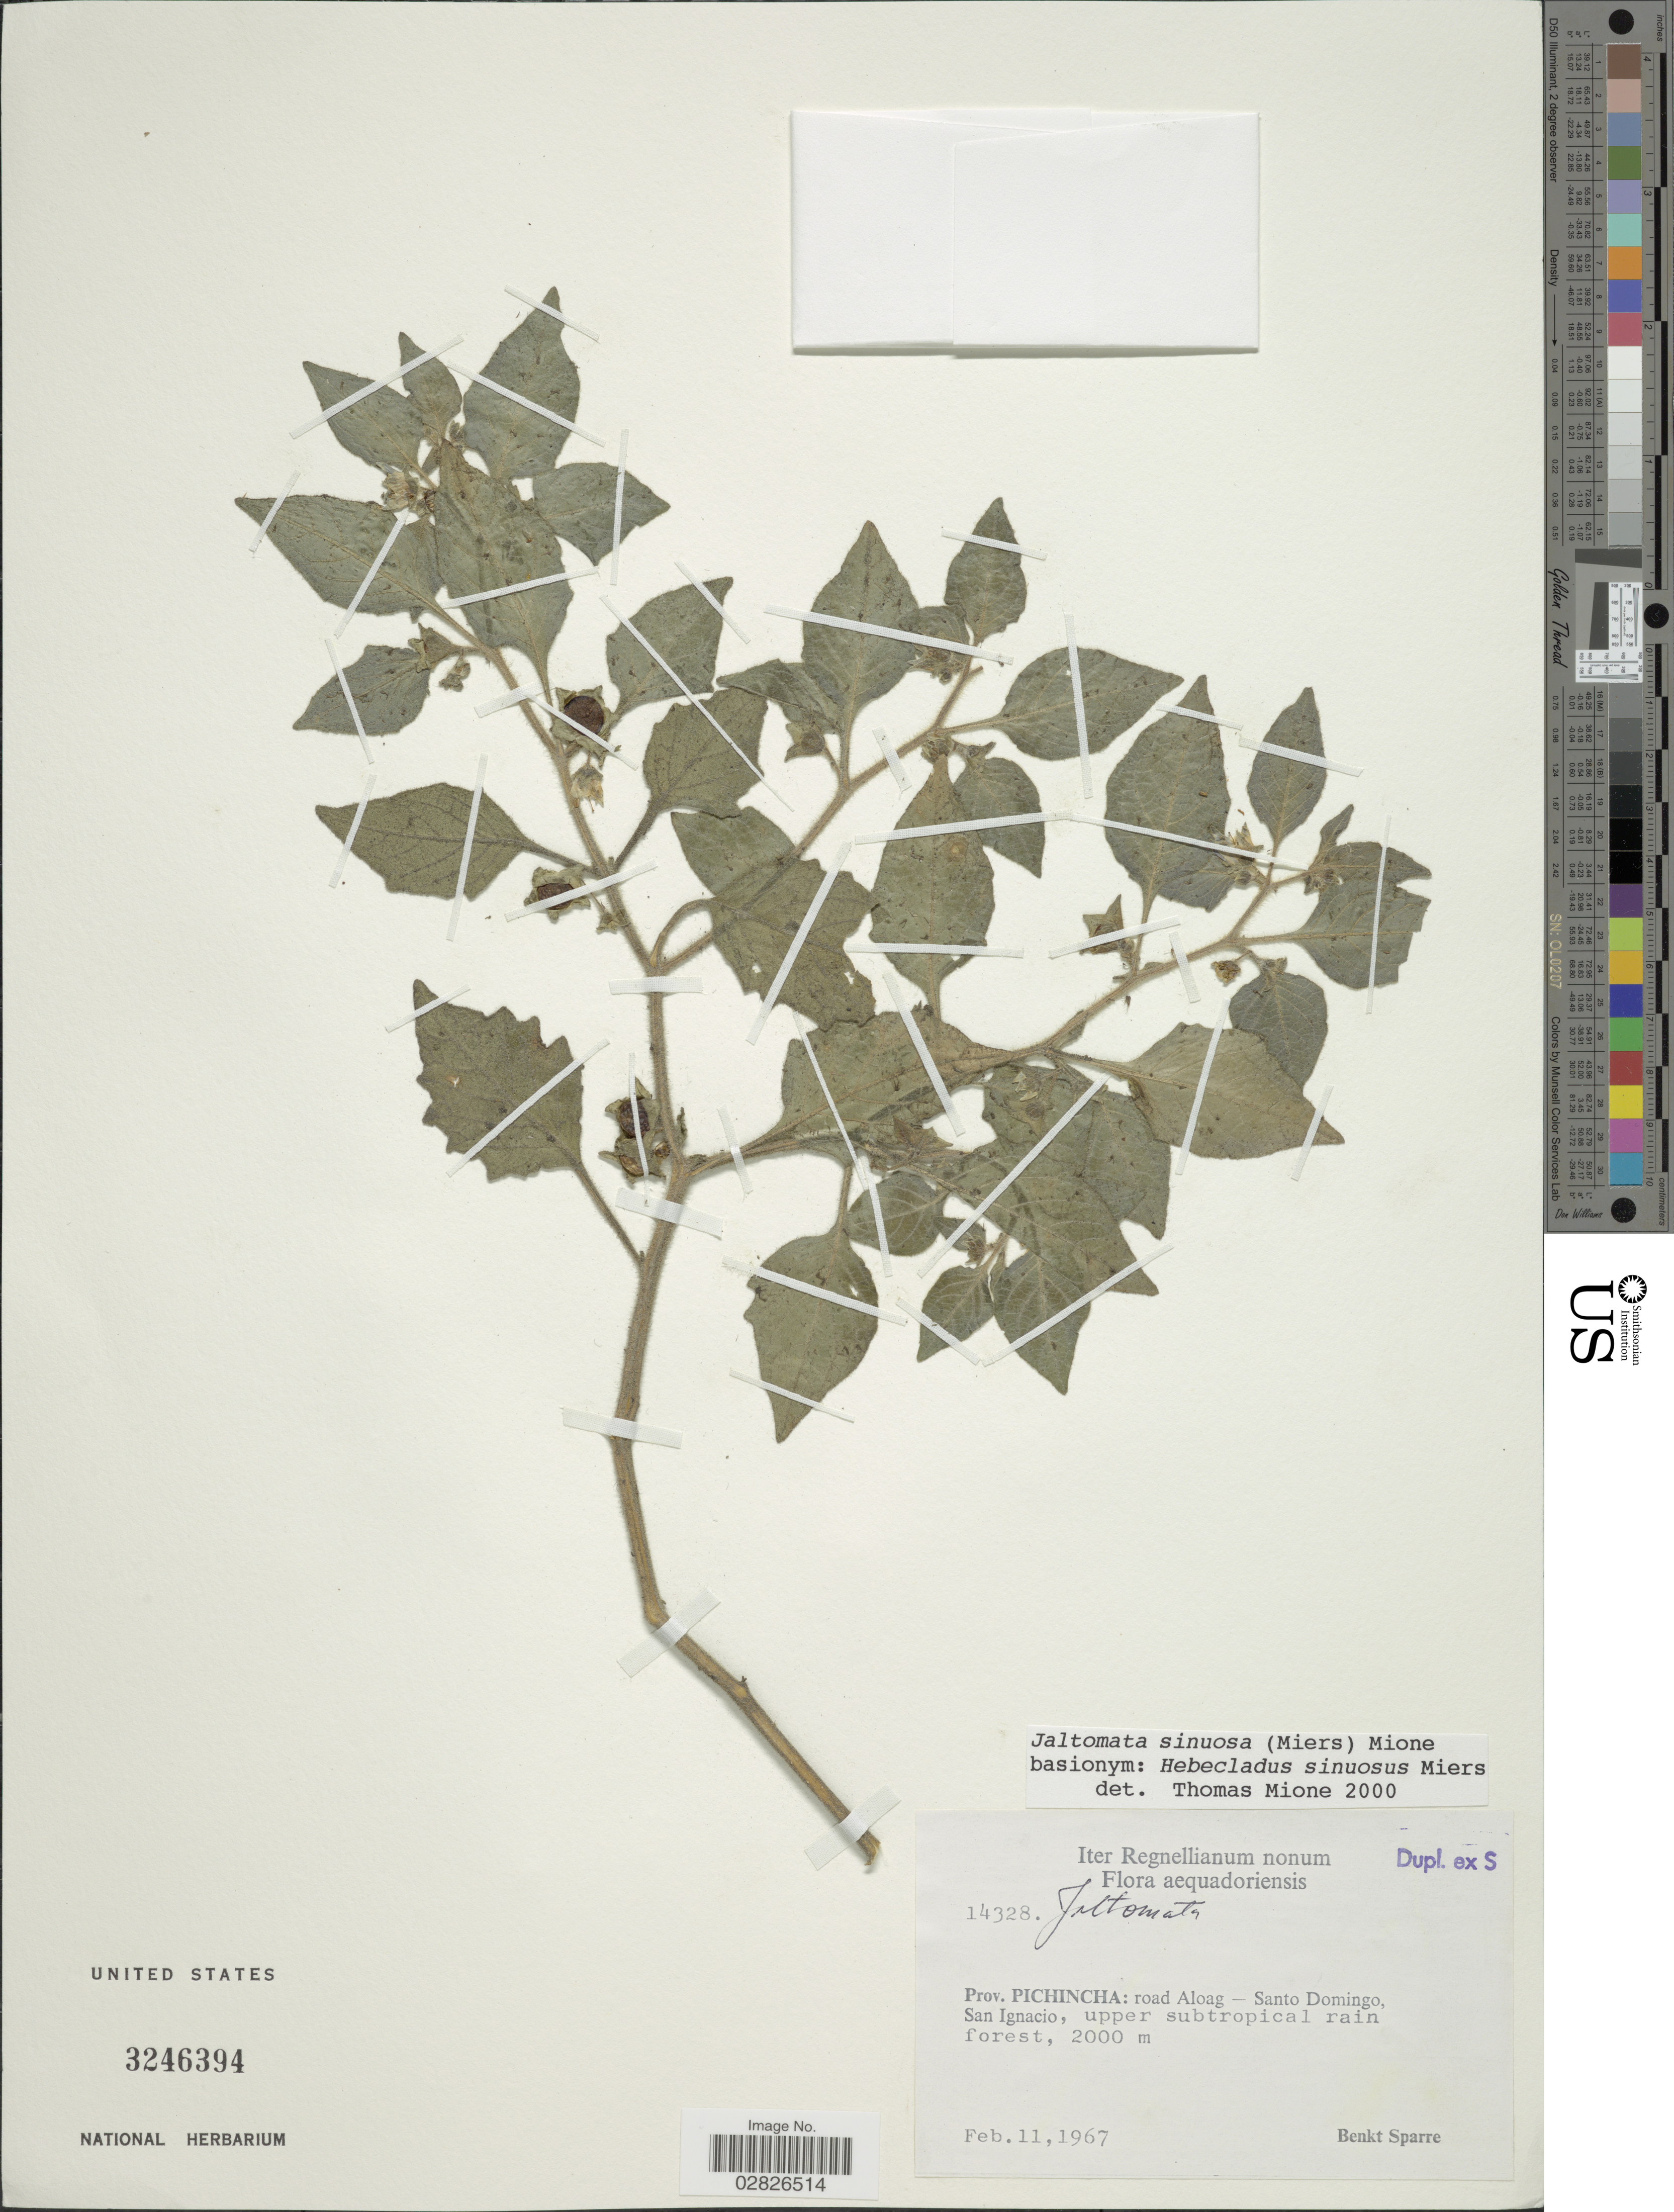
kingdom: Plantae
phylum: Tracheophyta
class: Magnoliopsida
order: Solanales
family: Solanaceae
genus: Jaltomata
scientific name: Jaltomata sinuosa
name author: (Miers) Mione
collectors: B. Sparre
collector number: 14328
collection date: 1967-02-11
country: Ecuador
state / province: Pichincha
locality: Road Aloag-Santo Domingo, San Ignacio.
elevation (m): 2000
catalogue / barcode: US 3246394